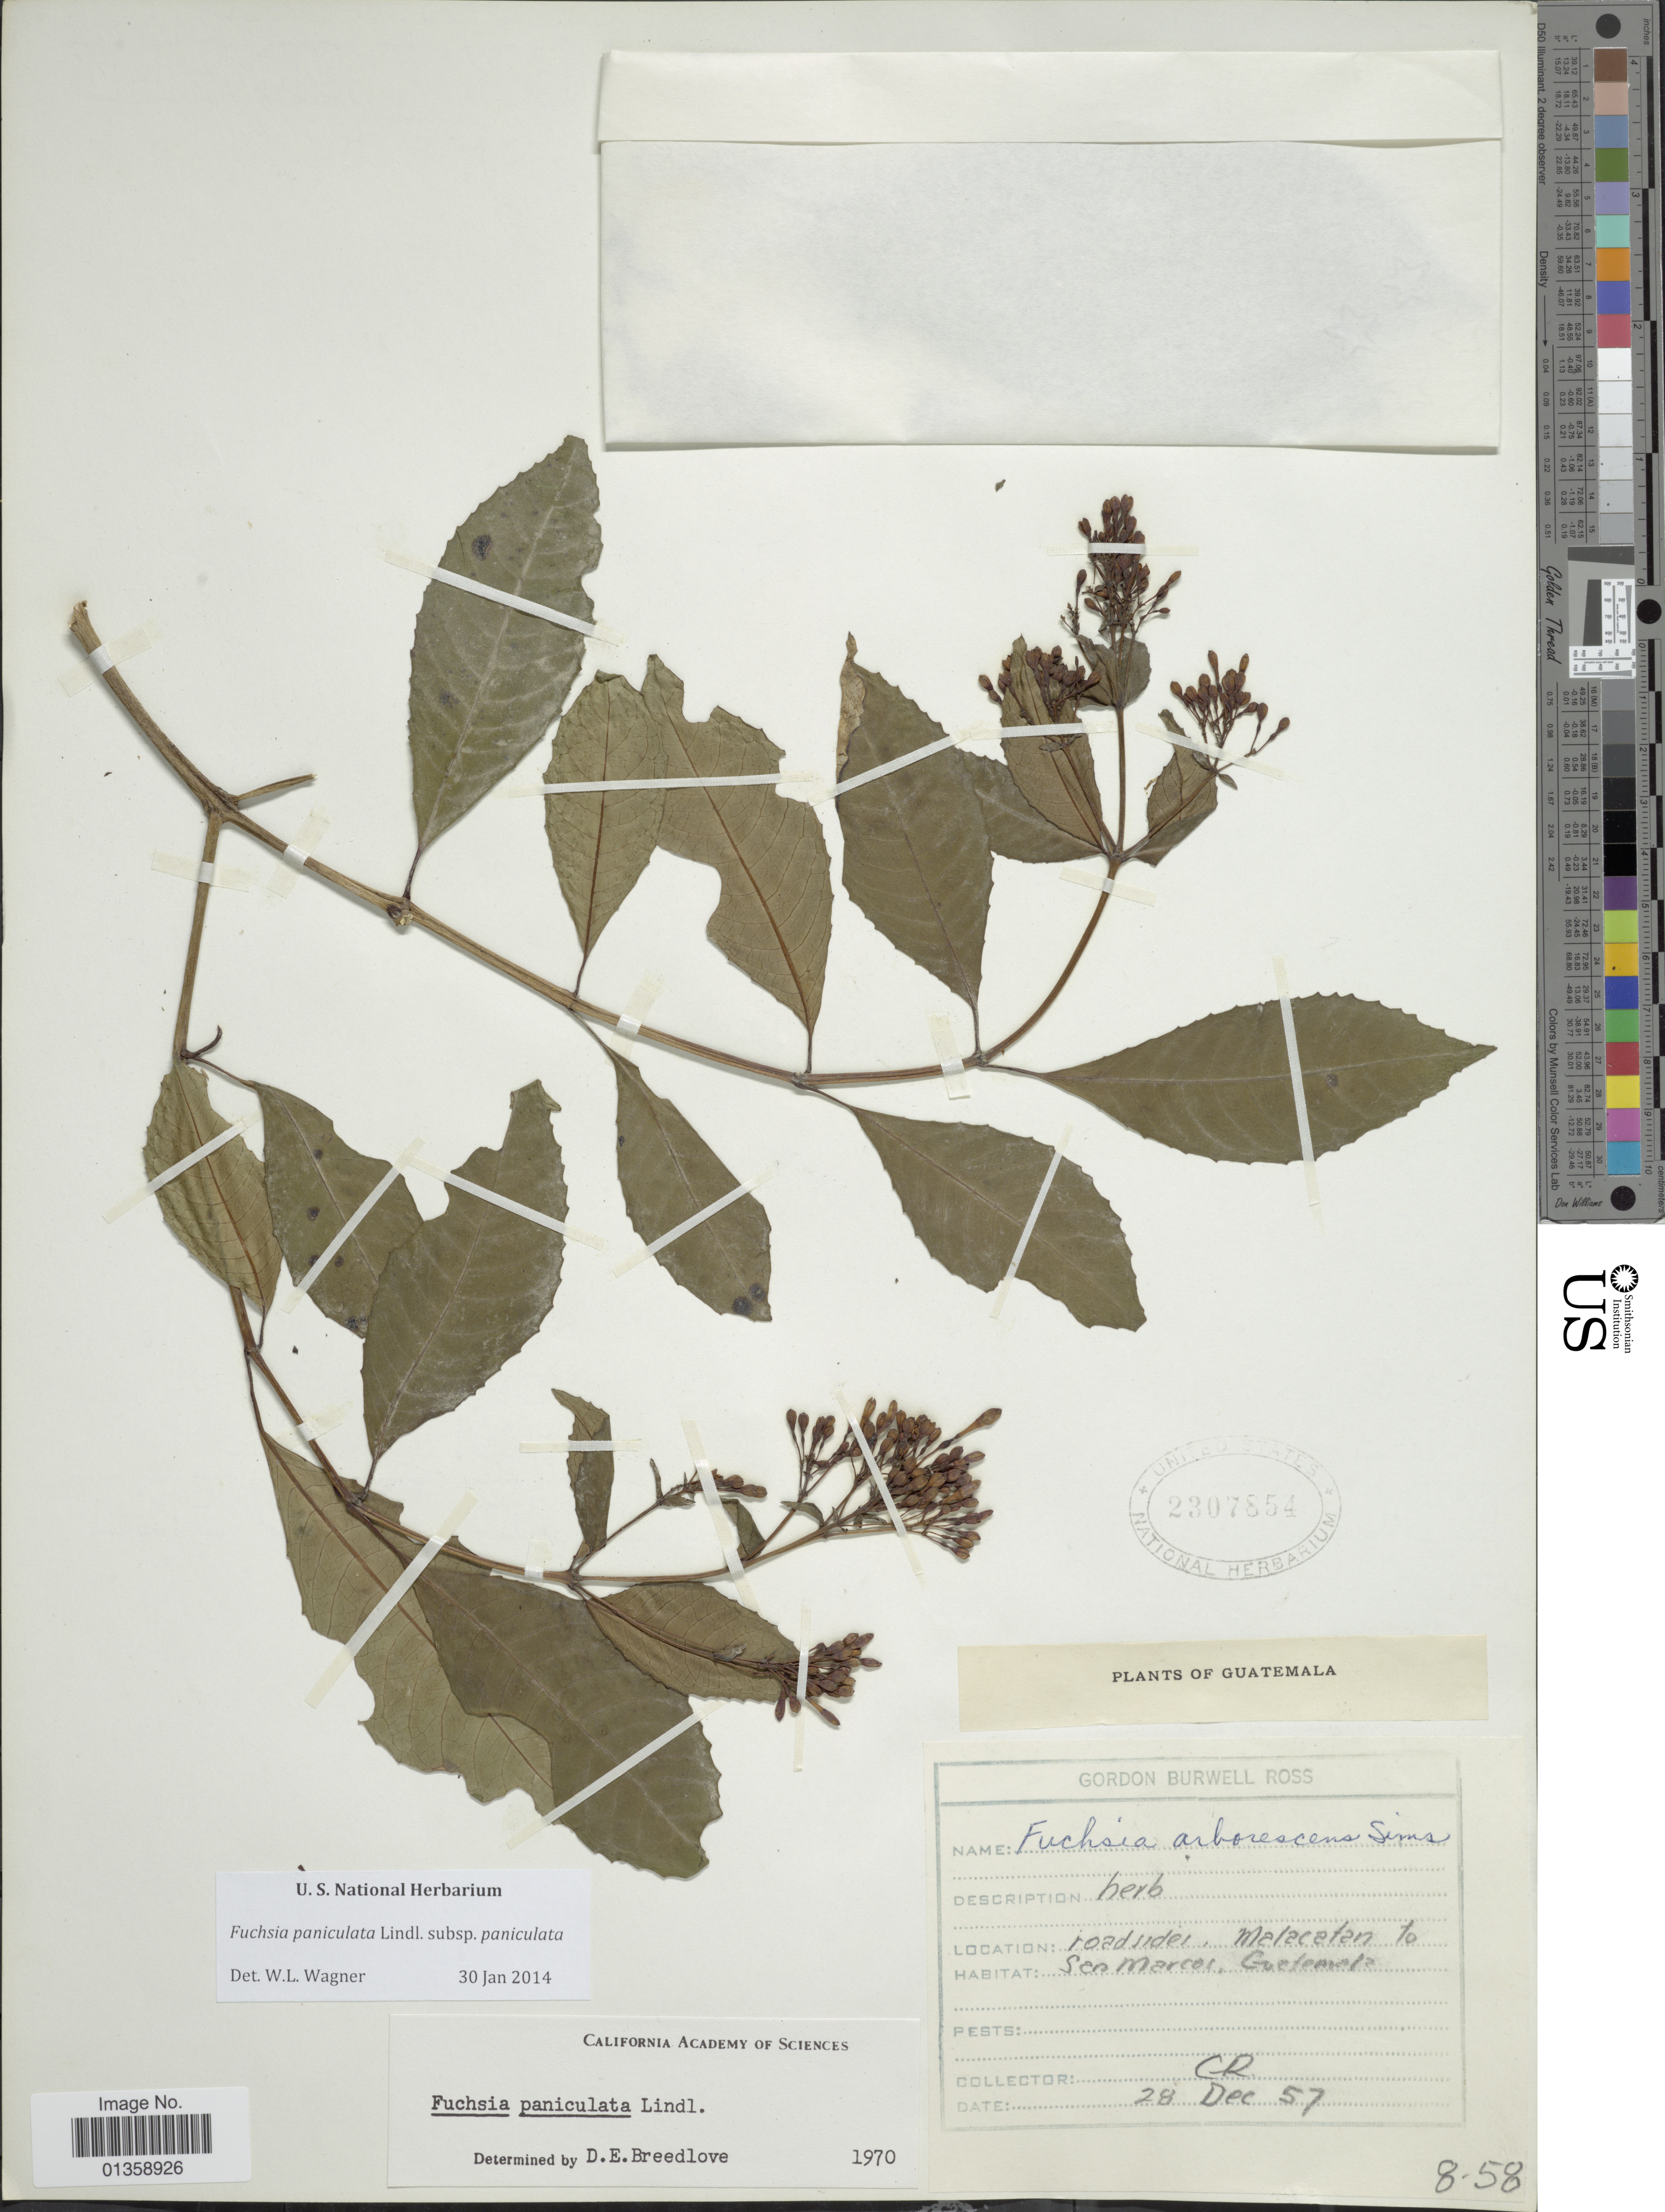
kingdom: Plantae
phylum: Tracheophyta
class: Magnoliopsida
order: Myrtales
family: Onagraceae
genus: Fuchsia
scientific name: Fuchsia paniculata subsp. paniculata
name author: Lindl.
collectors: G. B. Ross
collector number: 858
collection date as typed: Transcribed d/m/y: 28/12/57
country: Guatemala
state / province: San Marcos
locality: Roadside, Malacatan to San Marcos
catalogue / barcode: US 2307854